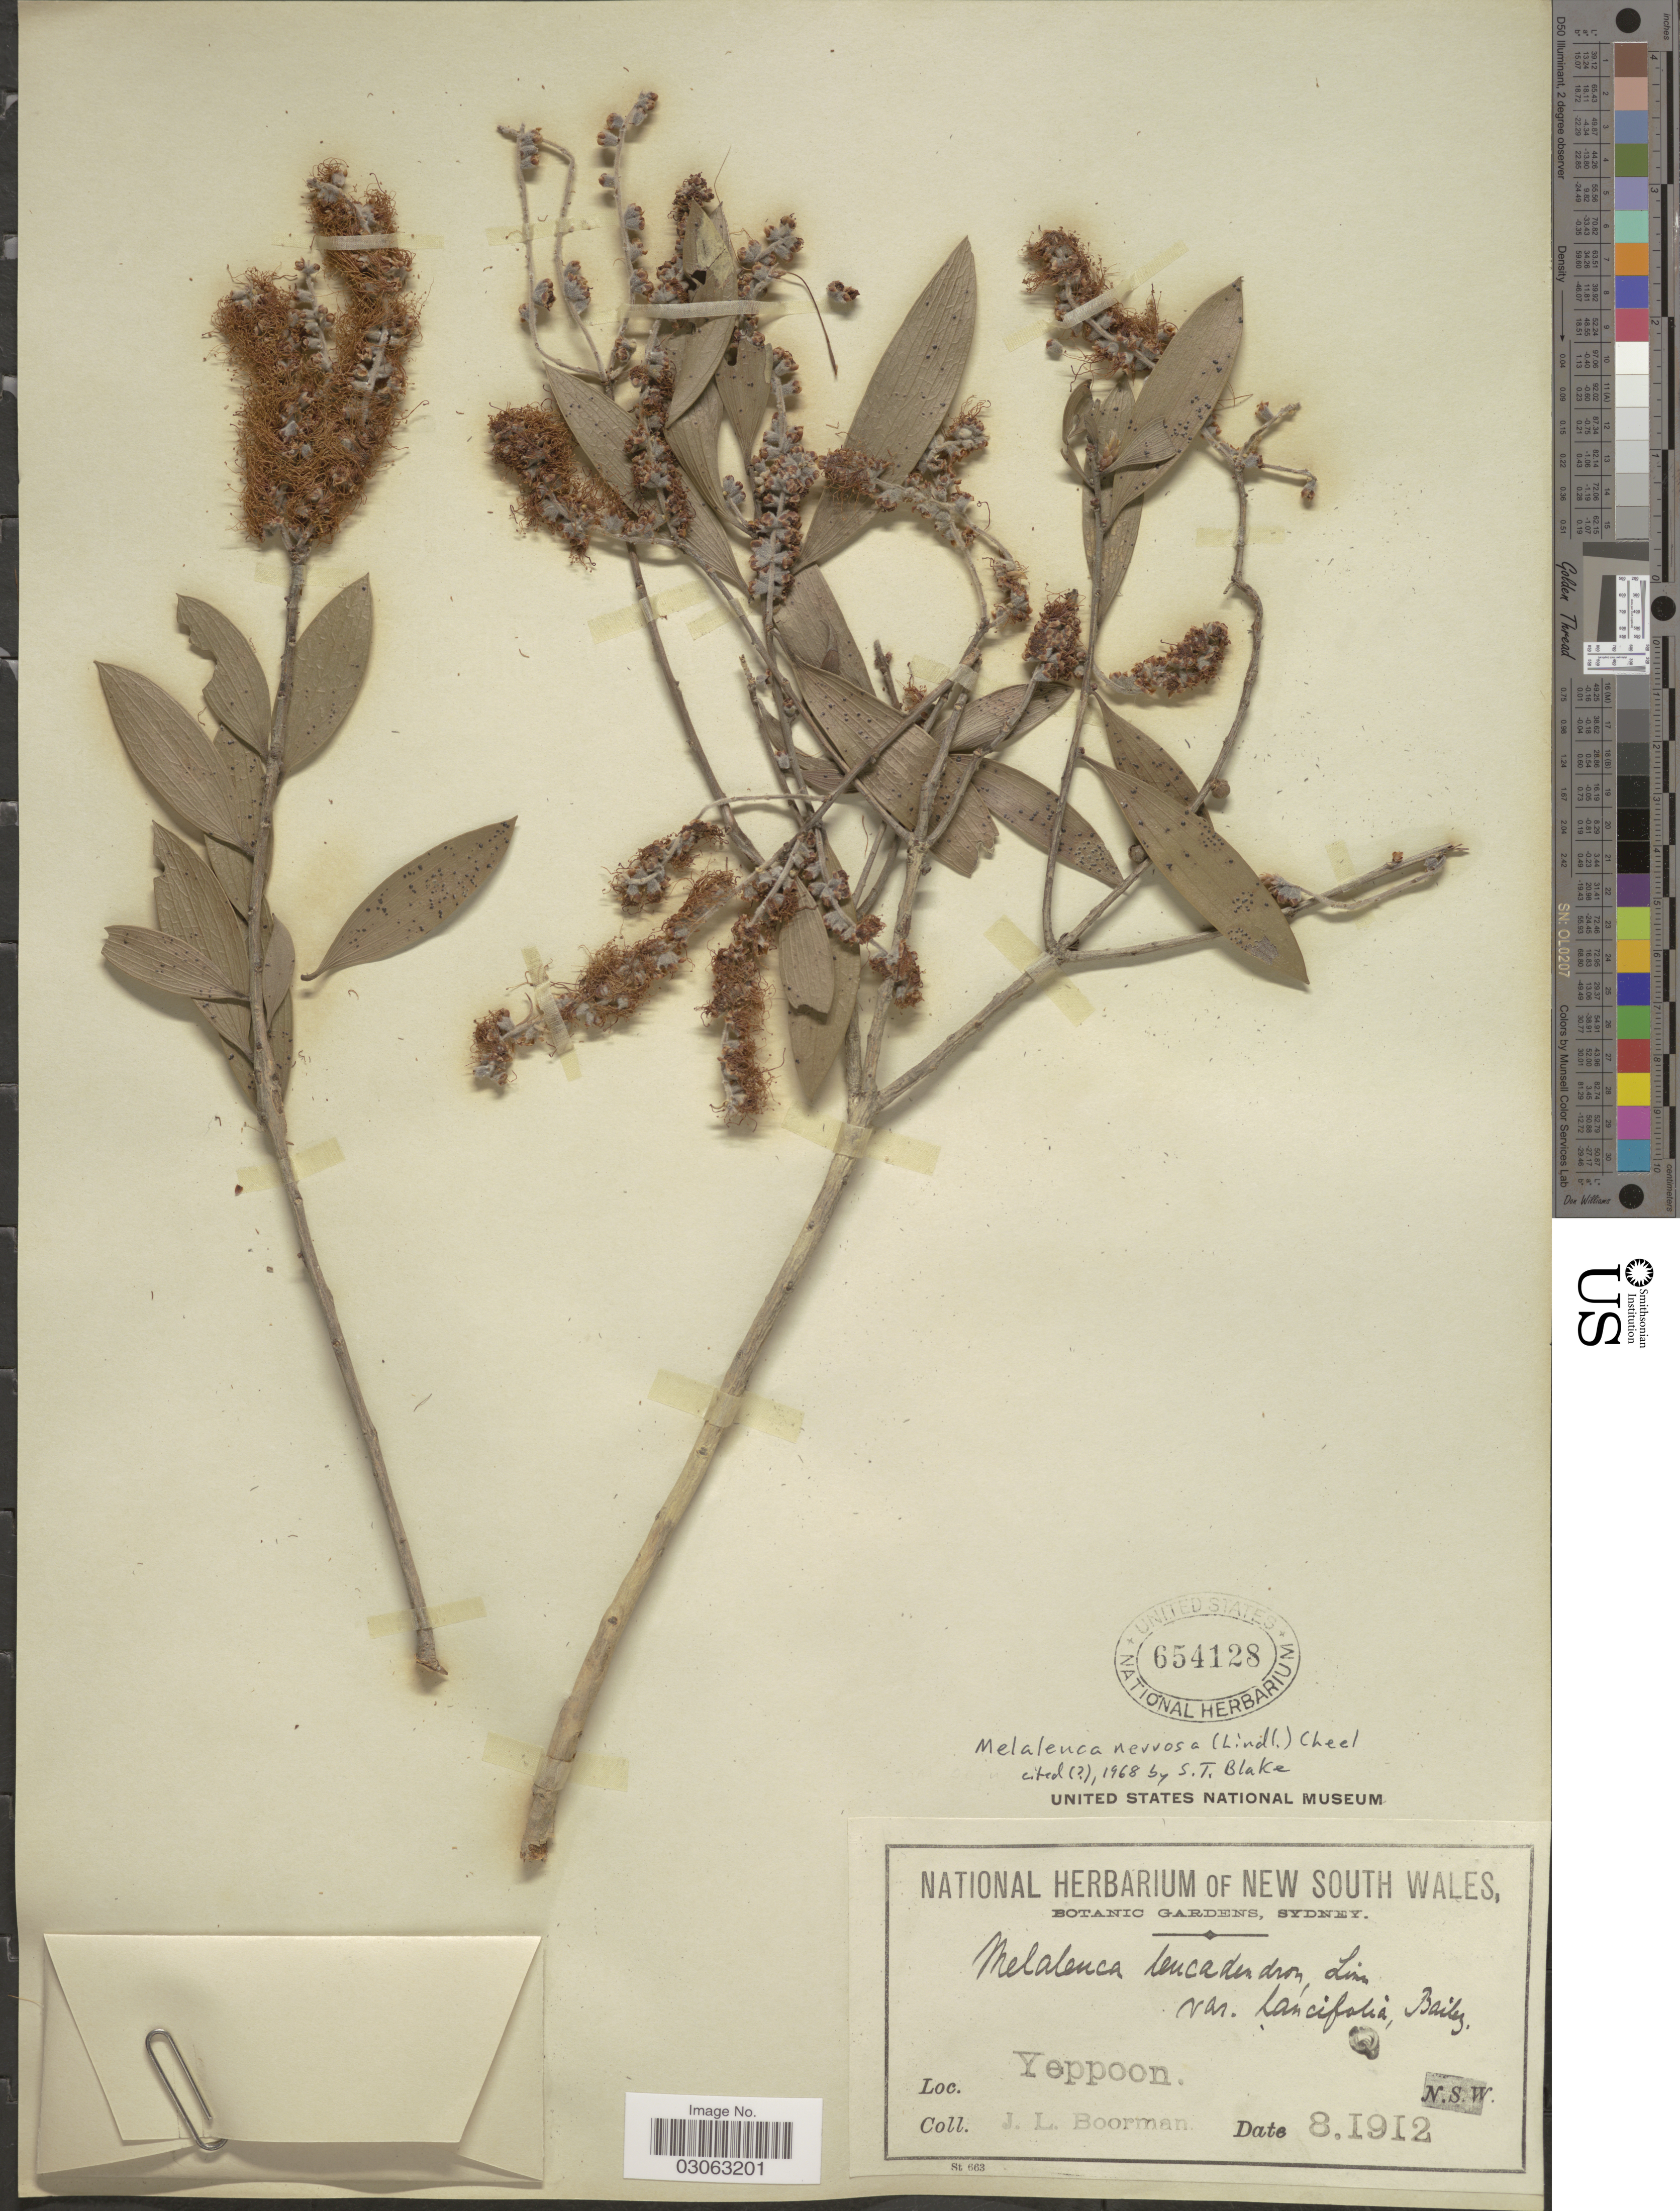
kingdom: Plantae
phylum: Tracheophyta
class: Magnoliopsida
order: Myrtales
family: Myrtaceae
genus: Melaleuca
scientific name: Melaleuca nervosa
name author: (Lindl.) Cheel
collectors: J. Boorman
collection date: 1912-08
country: Australia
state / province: New South Wales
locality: Yeppoon. N.S.W.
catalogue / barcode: US 654128